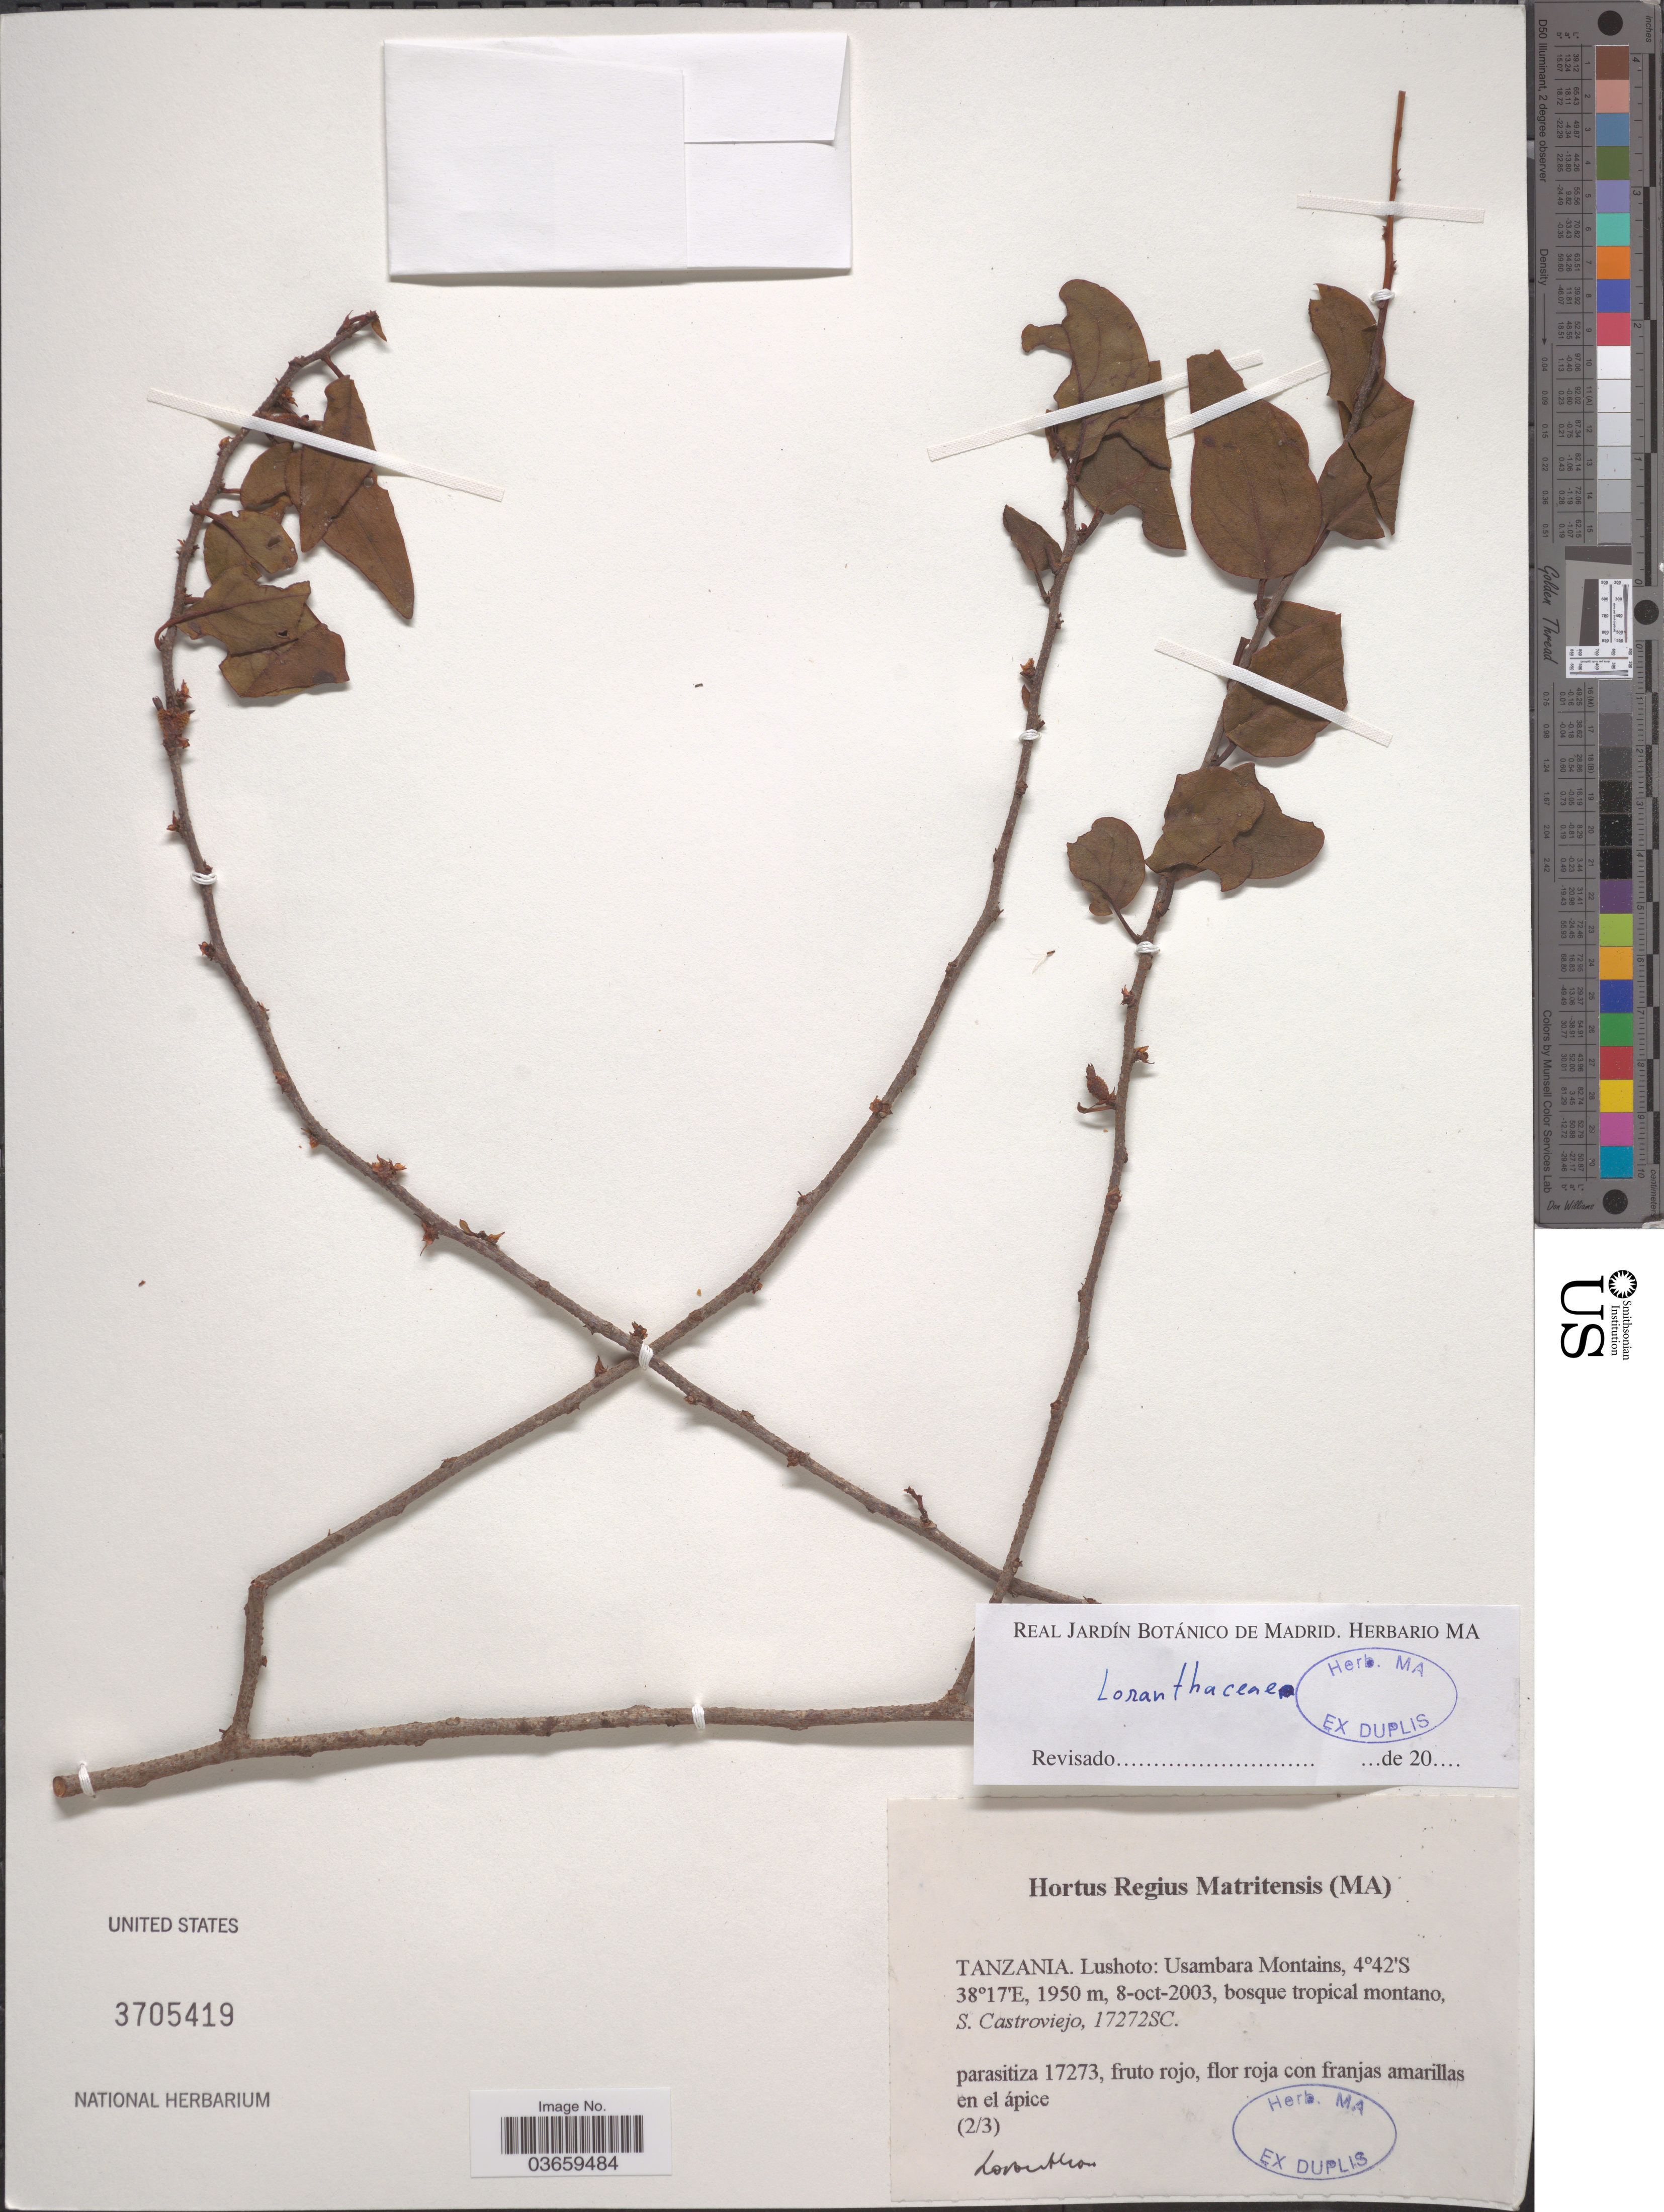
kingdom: Plantae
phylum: Tracheophyta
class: Magnoliopsida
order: Santalales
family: Loranthaceae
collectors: S. Castroviejo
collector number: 17272SC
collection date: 2003-10-08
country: Tanzania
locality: Lushoto: Usambara Mountains.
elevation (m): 1950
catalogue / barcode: US 3705419